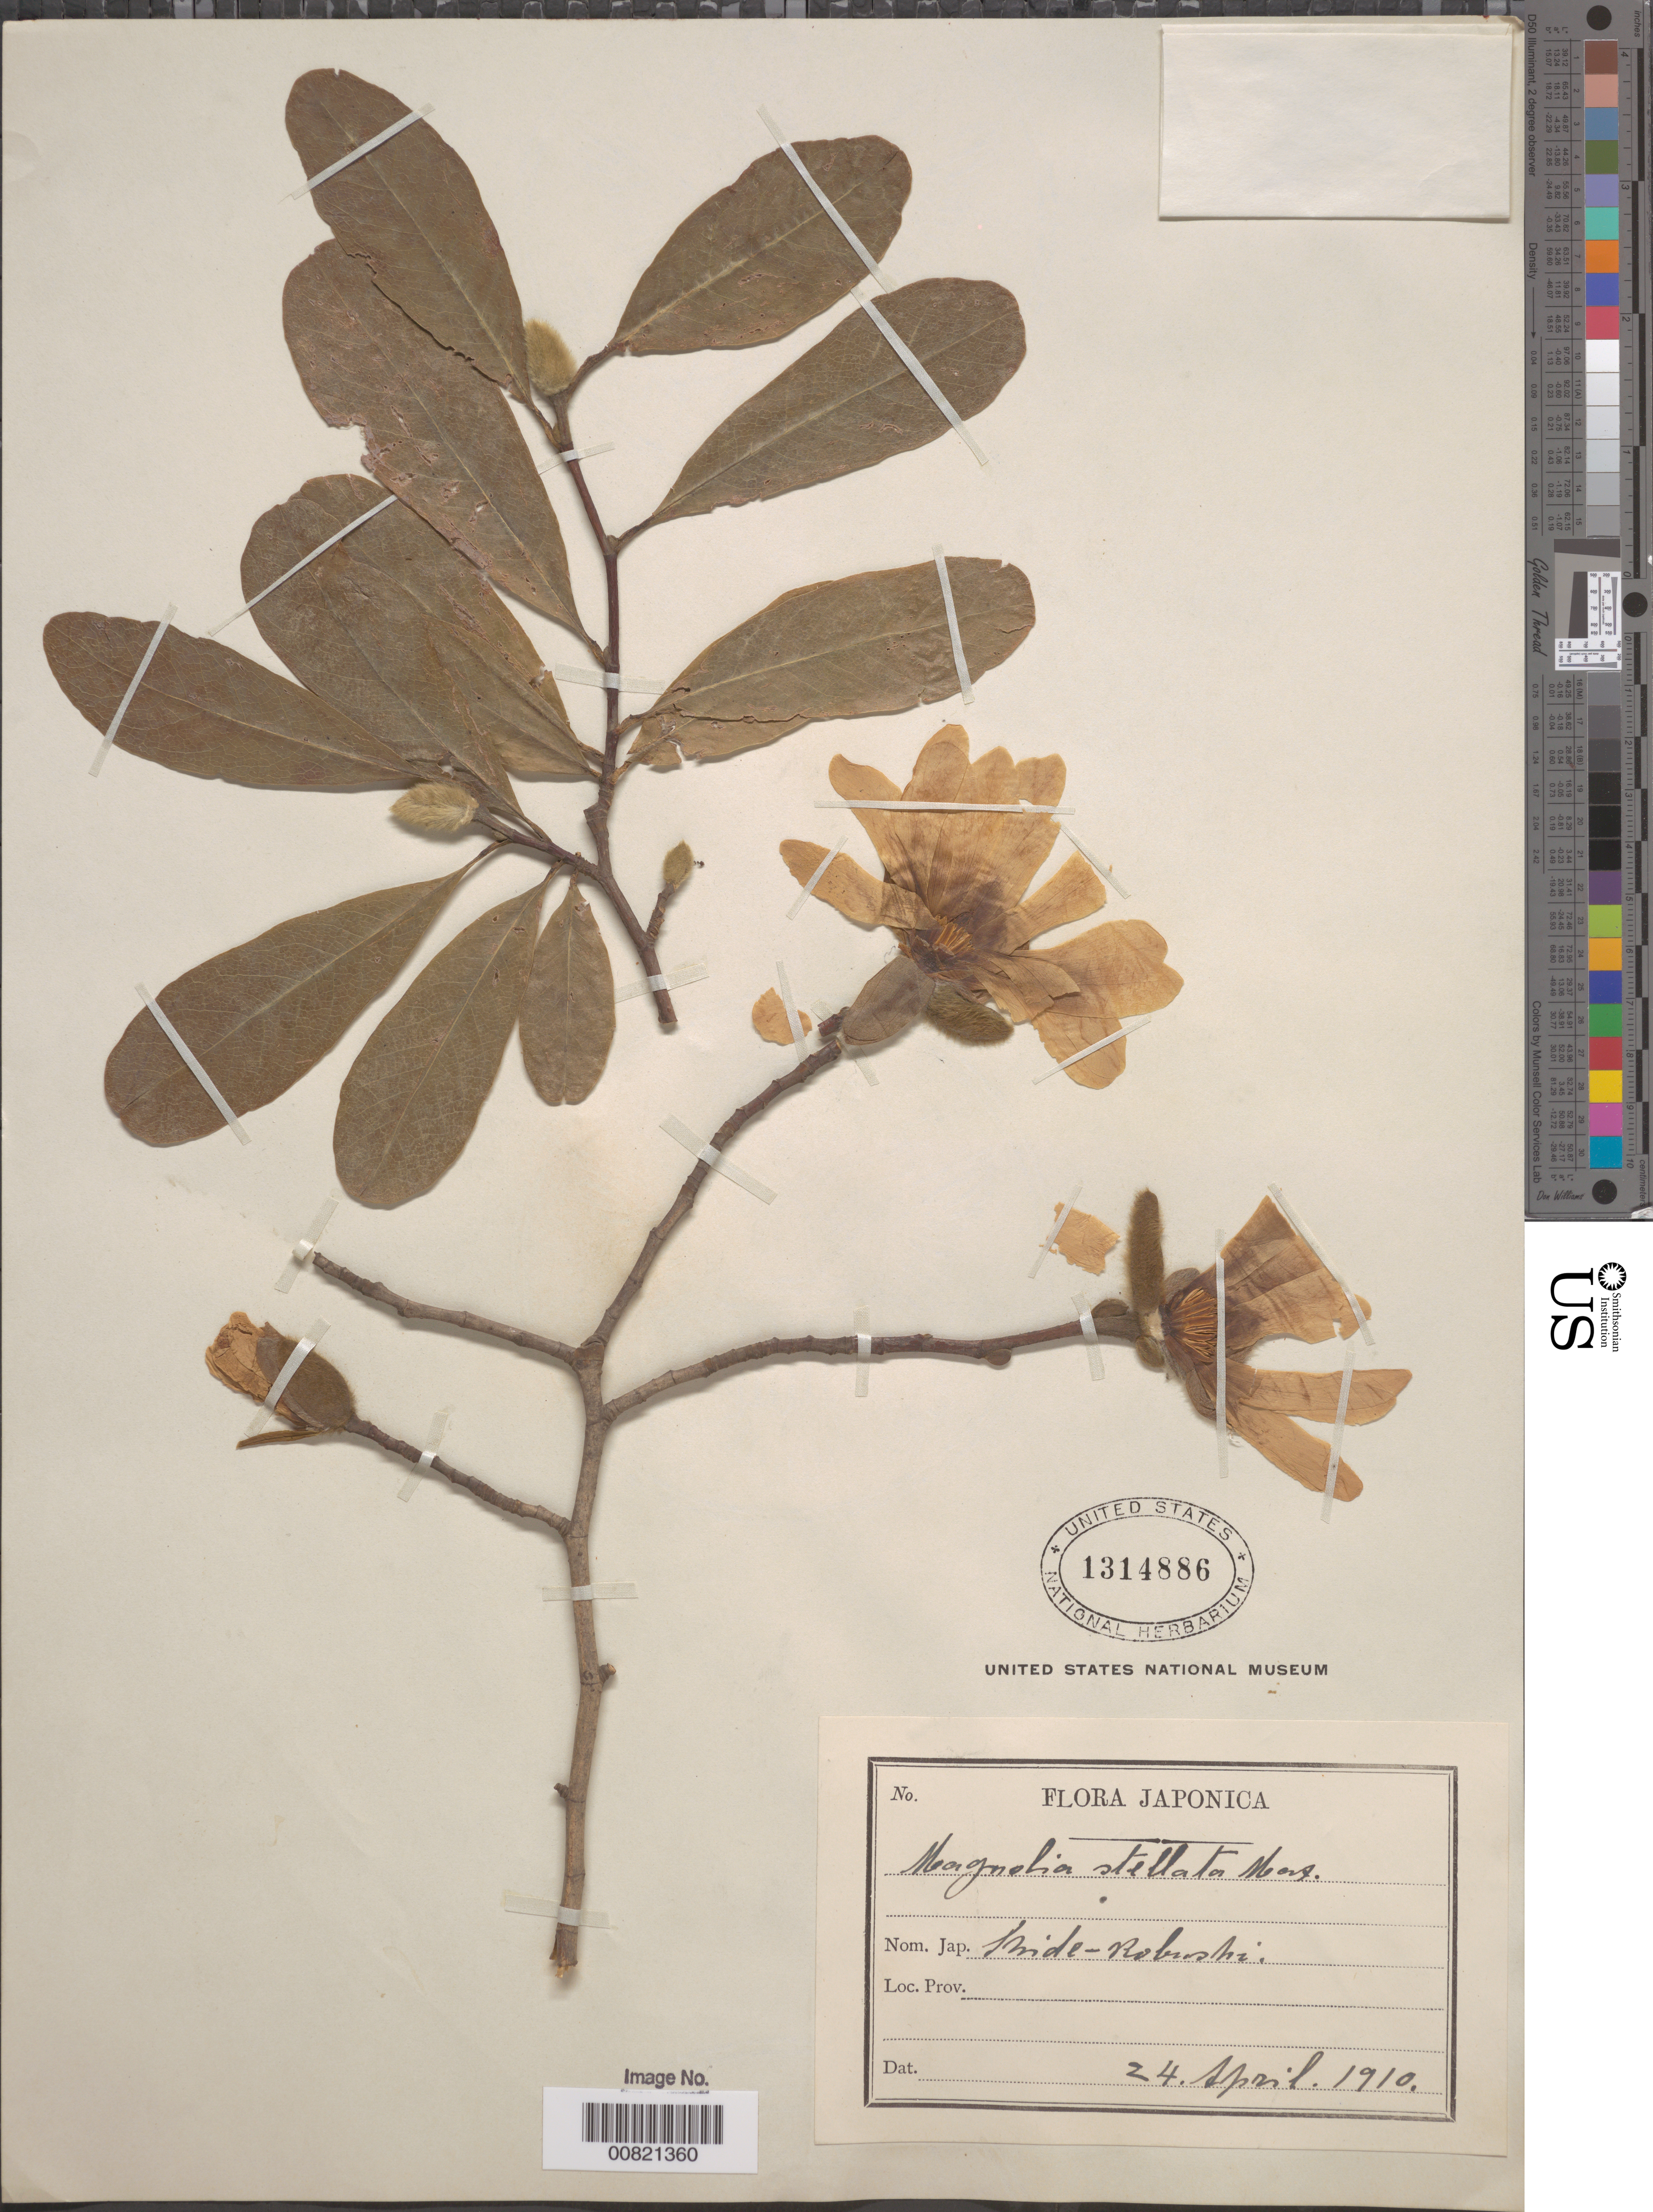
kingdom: Plantae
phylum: Tracheophyta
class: Magnoliopsida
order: Magnoliales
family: Magnoliaceae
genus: Magnolia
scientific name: Magnolia stellata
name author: (Siebold & Zucc.) Maxim.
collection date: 1910-04-24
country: Japan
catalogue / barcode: US 1314886